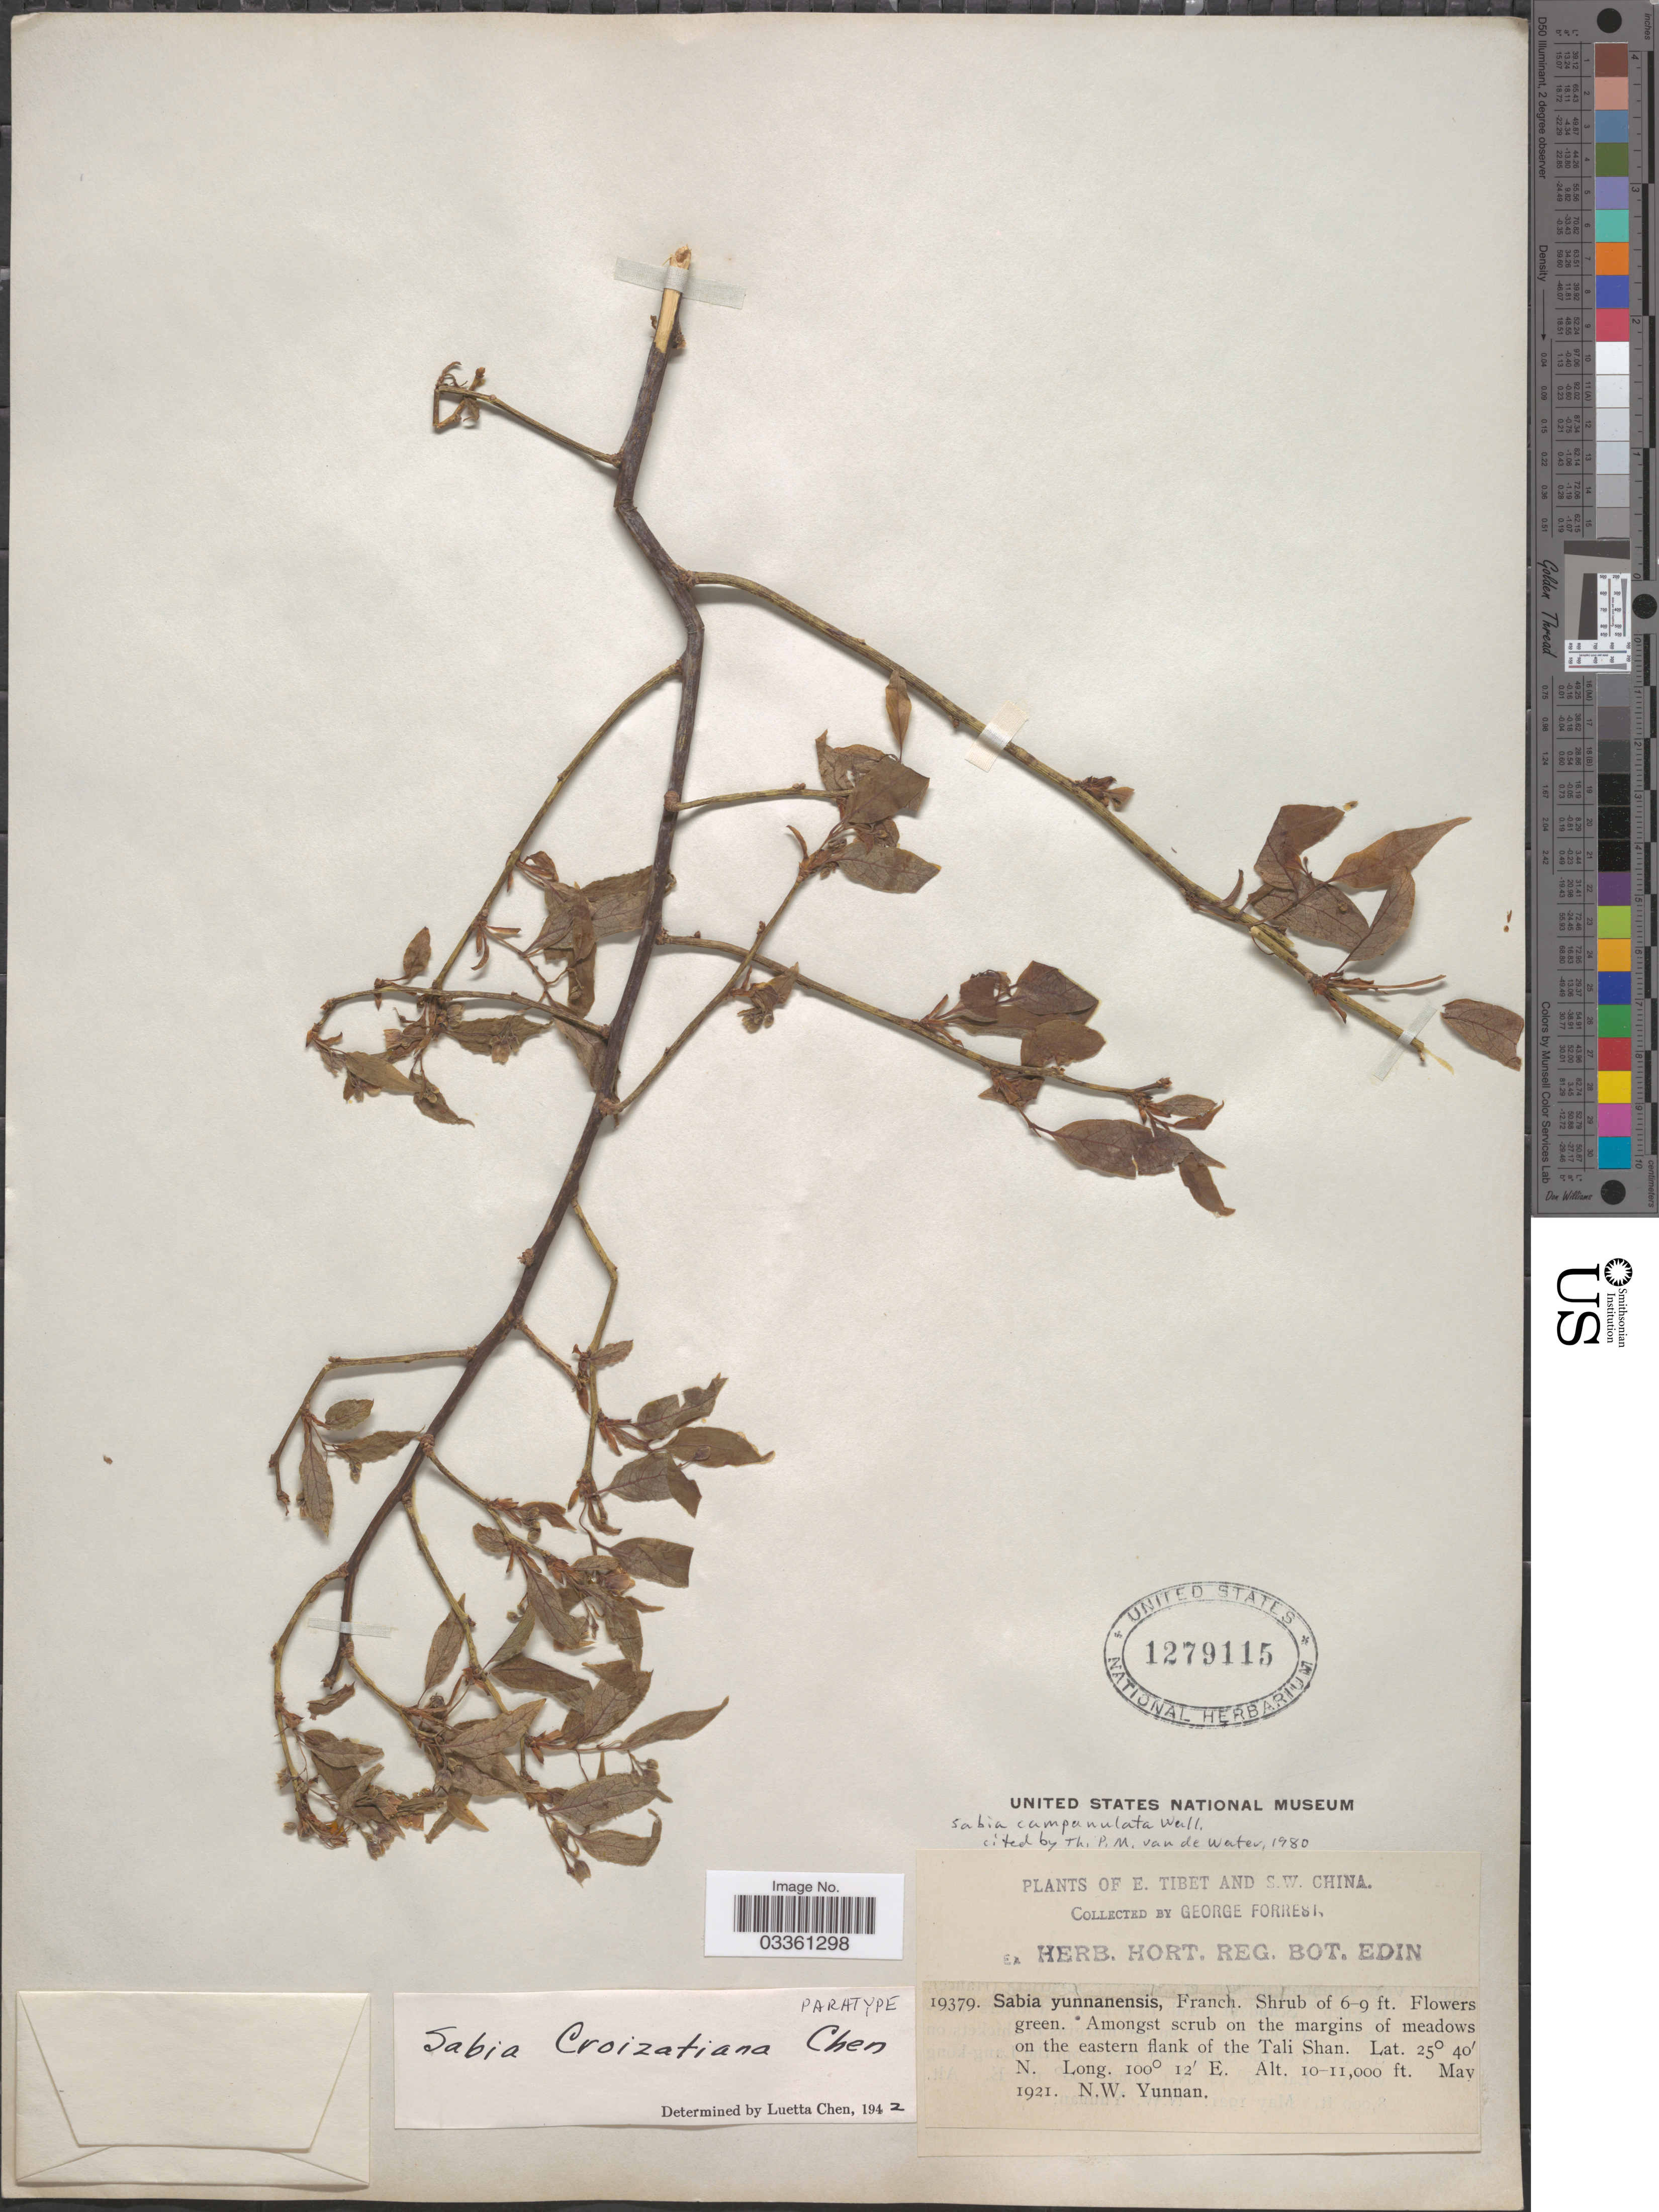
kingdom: Plantae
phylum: Tracheophyta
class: Magnoliopsida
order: Proteales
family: Sabiaceae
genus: Sabia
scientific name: Sabia campanulata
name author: Wall.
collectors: G. Forrest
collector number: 19379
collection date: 1921-05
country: China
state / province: Yunnan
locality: E. Tibet and S.W. China. Amongst scrub on the margins of meadows on the eastern flank of the Tali Shan. N.W. Yunnan.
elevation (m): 3048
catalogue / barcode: US 1279115